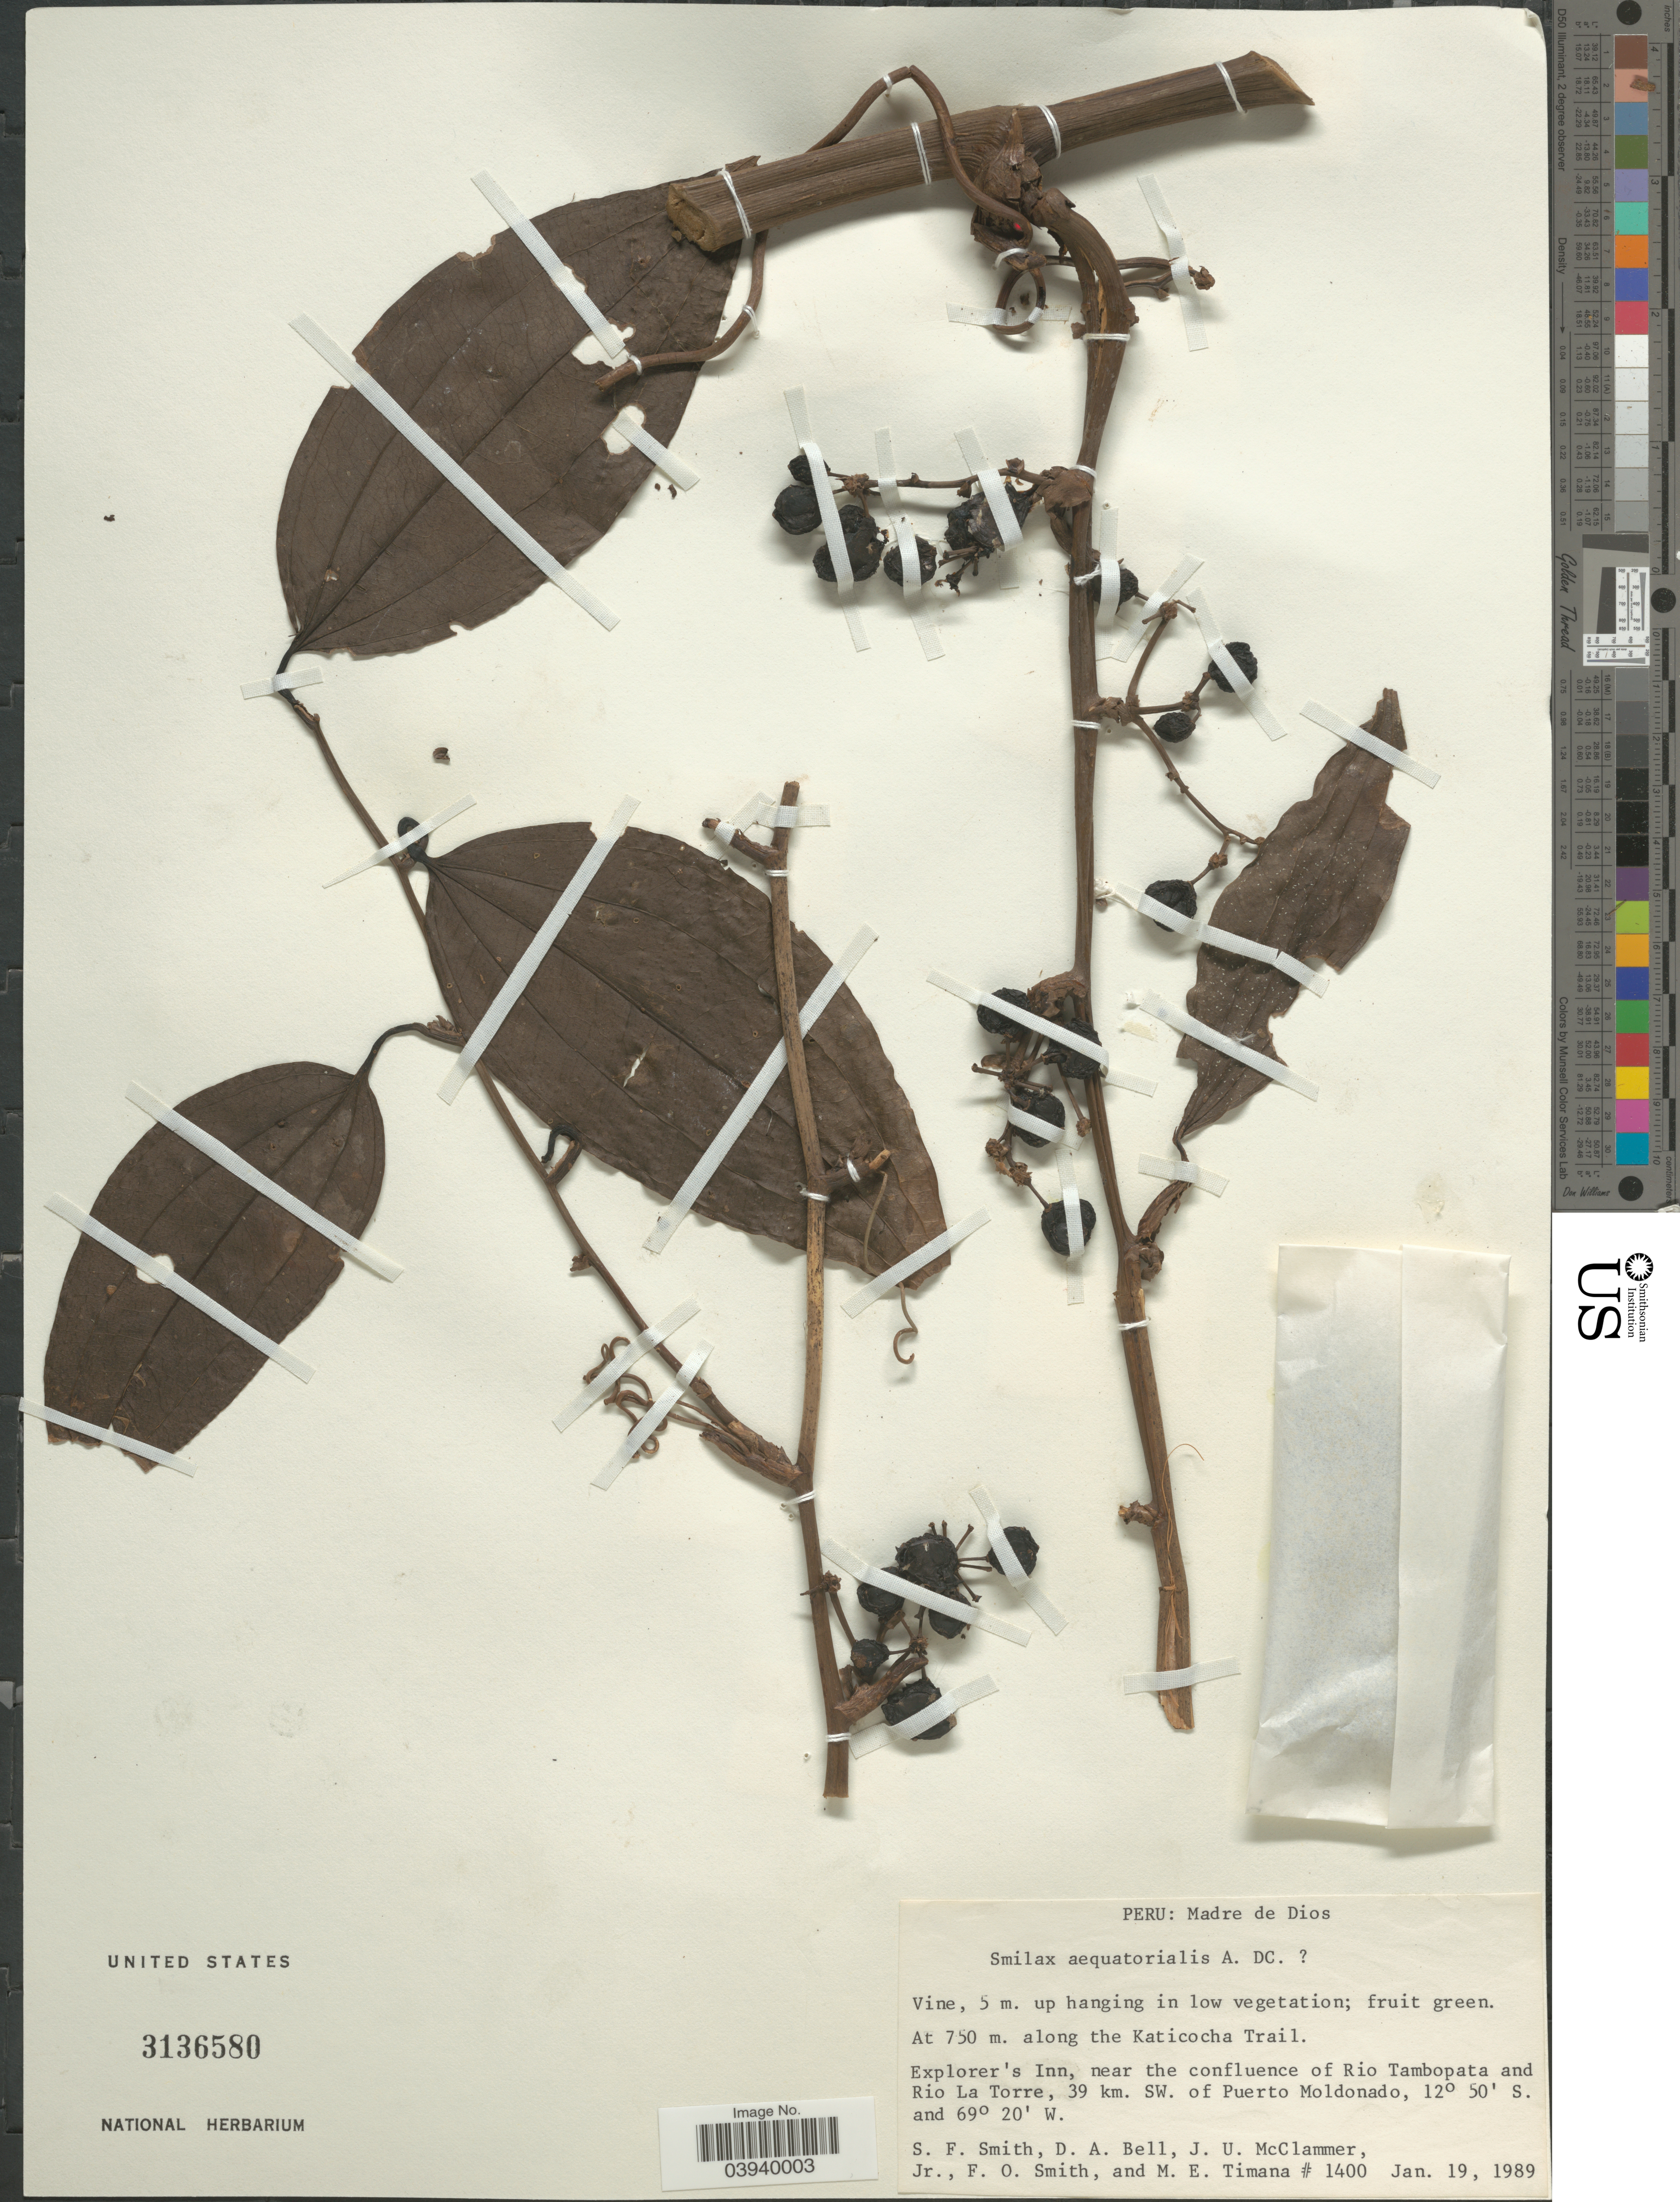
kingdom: Plantae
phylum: Tracheophyta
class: Liliopsida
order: Liliales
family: Smilacaceae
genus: Smilax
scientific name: Smilax aequatorialis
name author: A. DC.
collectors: S.F. Smith, D. A. Bell, J. McClammer Jr. & F. Smith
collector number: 1400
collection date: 1989-01-19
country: Peru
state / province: Madre de Dios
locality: Along the Katicocha Trail. Explorer's Inn, near the confluence of Rio Tambopata and Rio La Torre, 39 km. SW. of Puerto Moldonado.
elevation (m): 750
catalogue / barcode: US 3136580